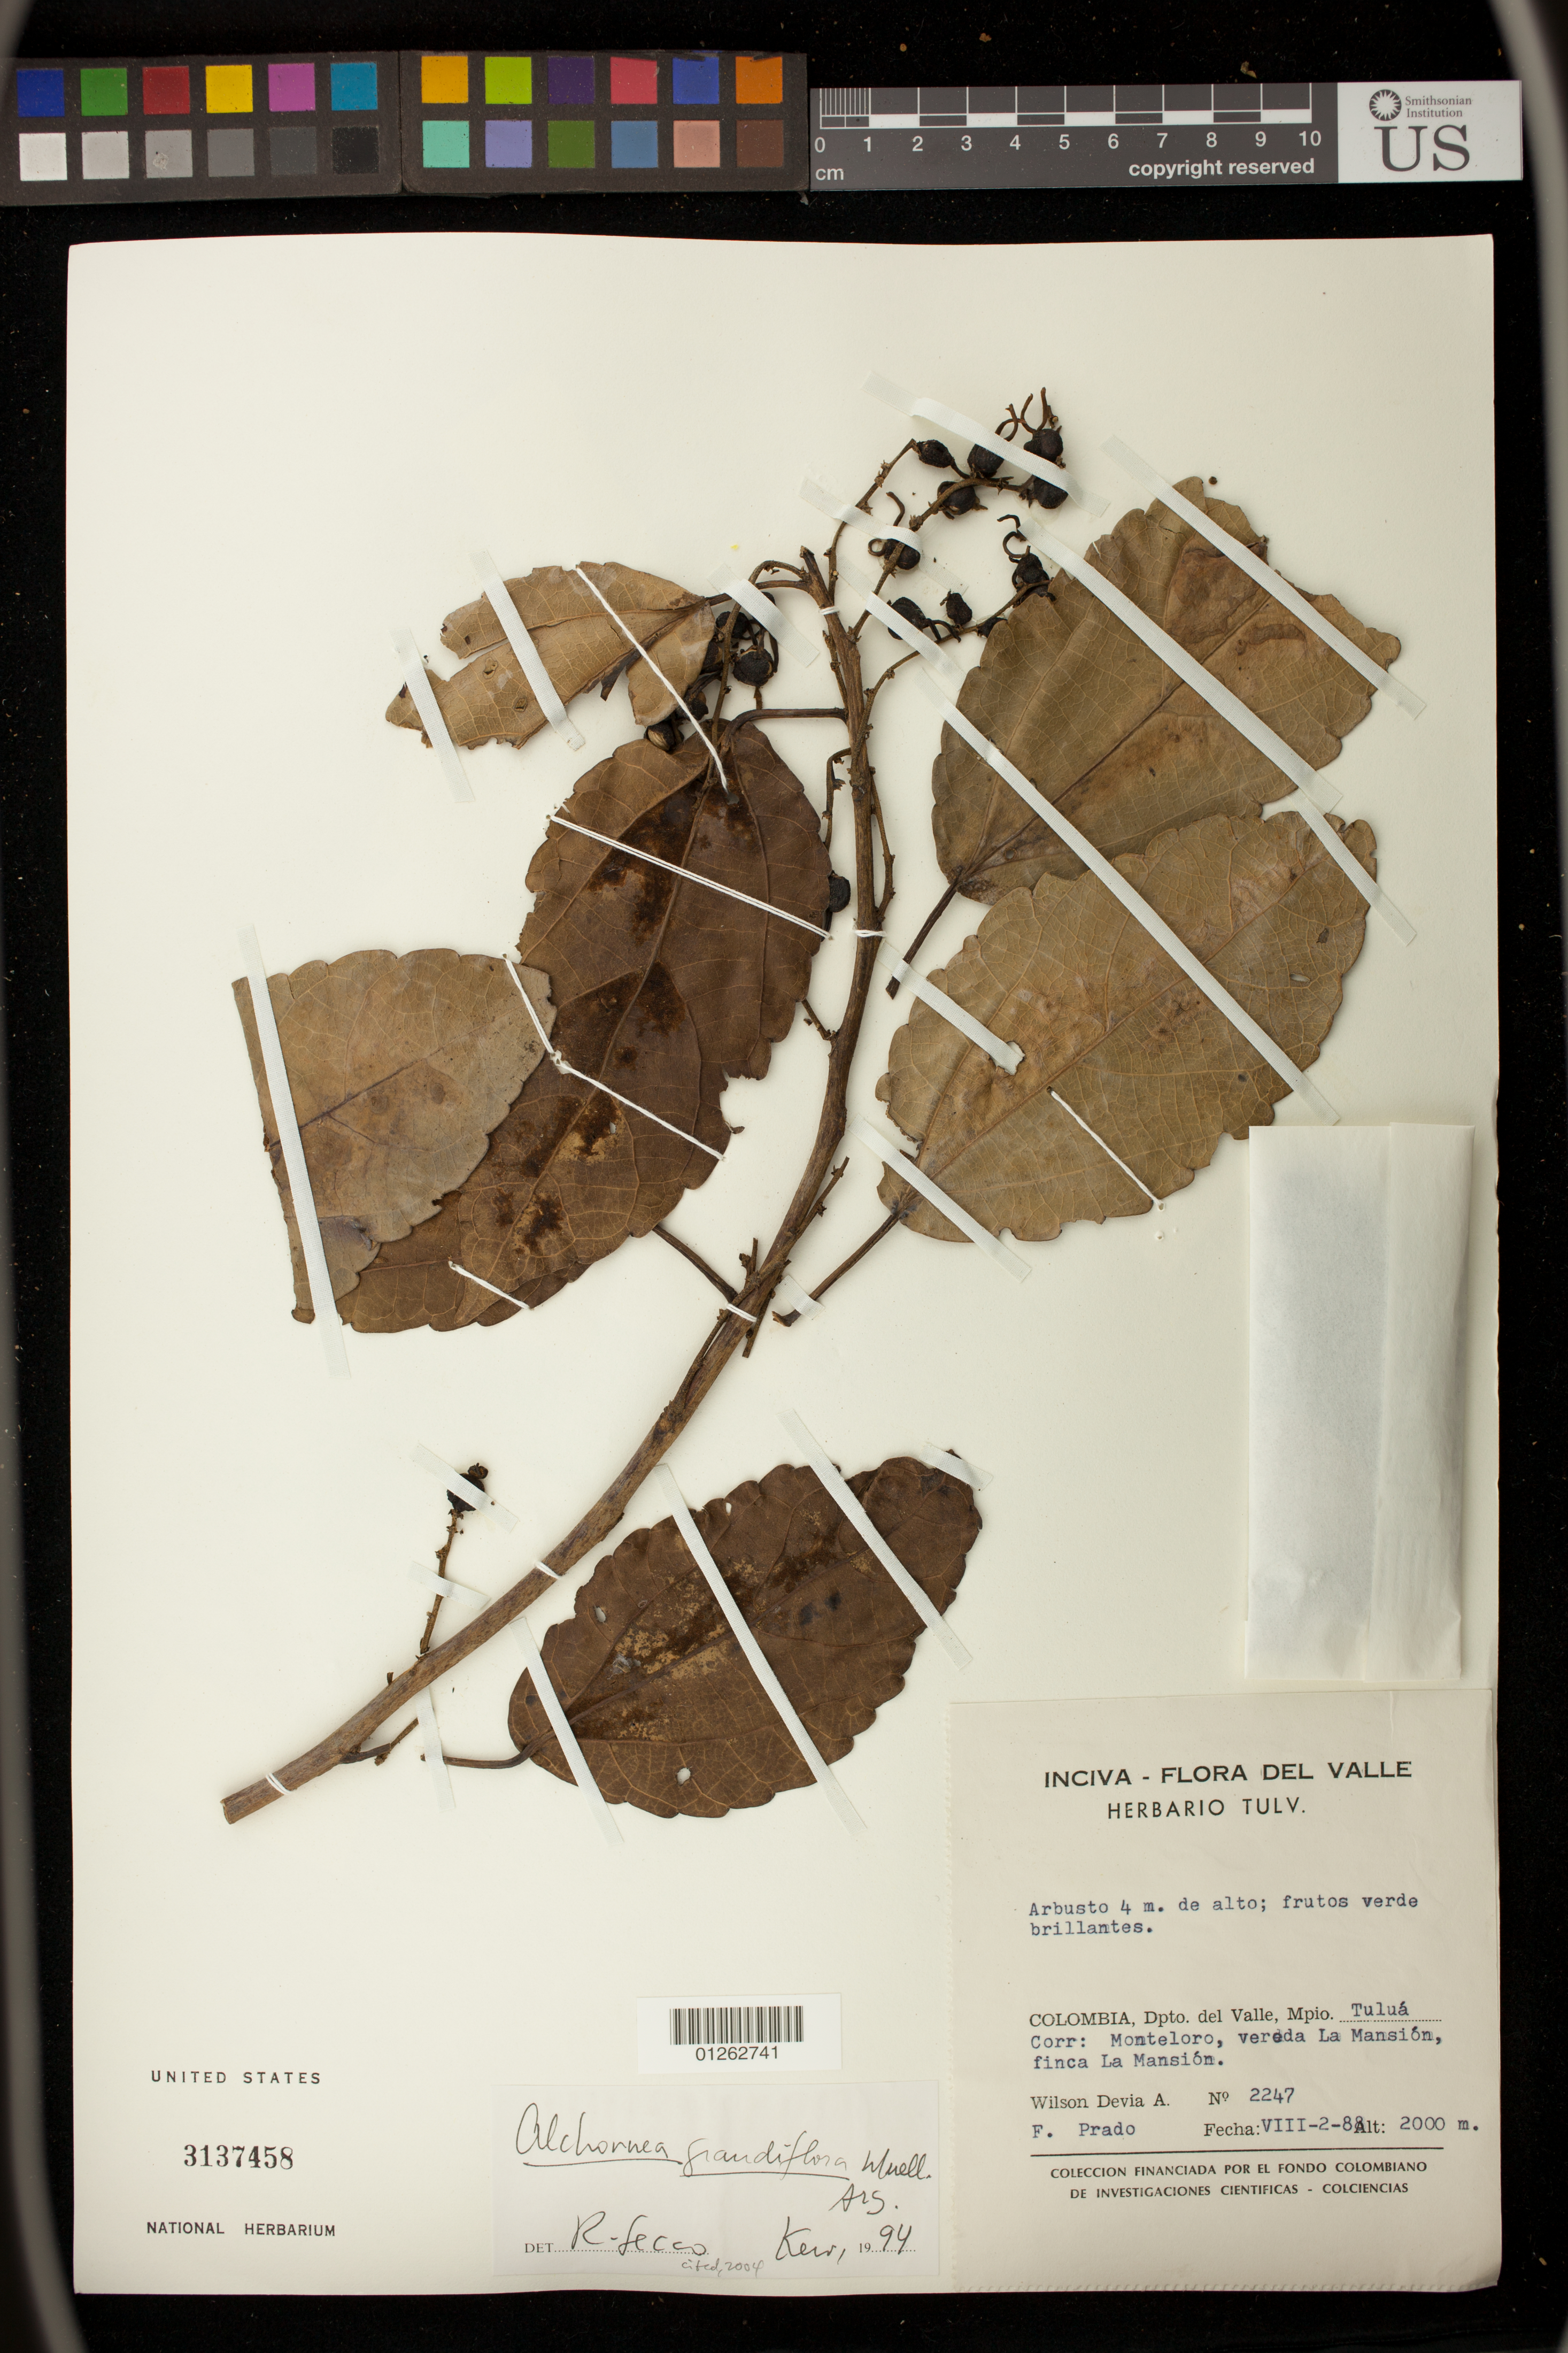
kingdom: Plantae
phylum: Tracheophyta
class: Magnoliopsida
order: Malpighiales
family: Euphorbiaceae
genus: Alchornea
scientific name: Alchornea grandiflora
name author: Müll. Arg.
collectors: D. A. Wilson & F. Prado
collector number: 2247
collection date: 1988-08-02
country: Colombia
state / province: Valle del Cauca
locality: Tulua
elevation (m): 610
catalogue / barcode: US 3137458